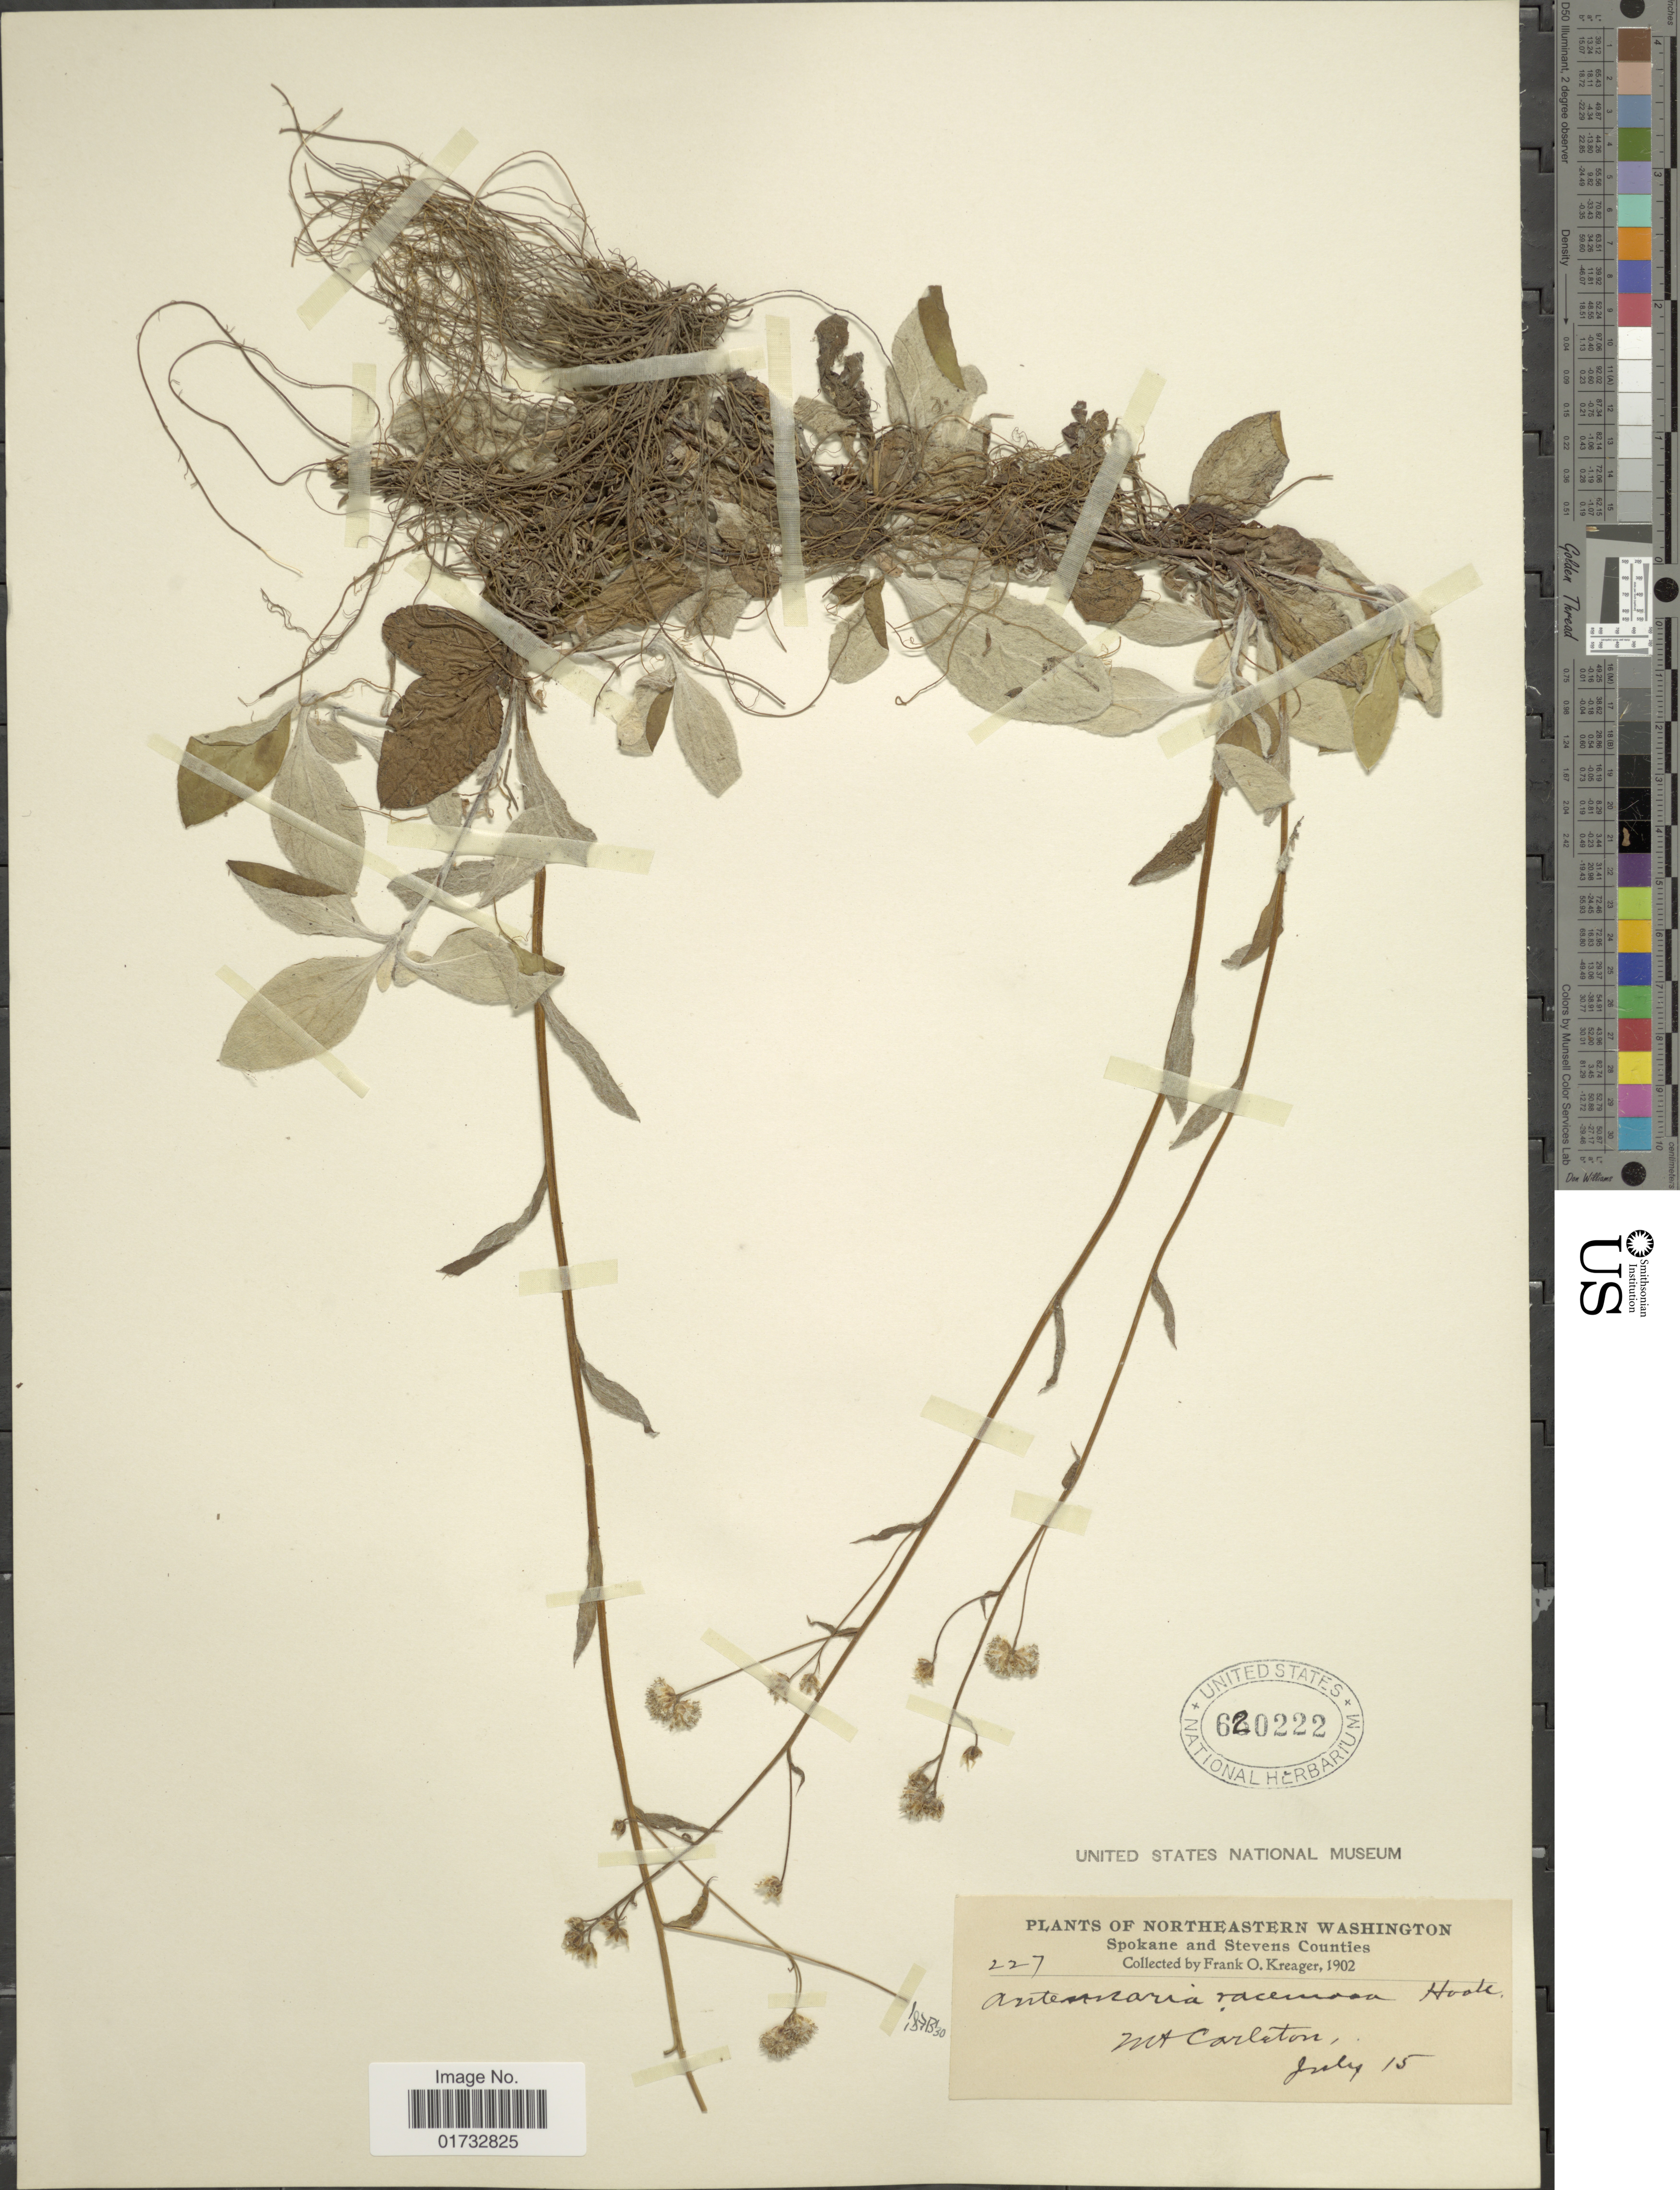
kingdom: Plantae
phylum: Tracheophyta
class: Magnoliopsida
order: Asterales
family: Asteraceae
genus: Antennaria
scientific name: Antennaria racemosa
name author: Hook.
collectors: F. Kreager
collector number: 227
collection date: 1902-07-15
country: United States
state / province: Washington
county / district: Spokane / Stevens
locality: Northeastern Washington. Spokane and Stevens Counties. Mt. Carleton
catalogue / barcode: US 620222